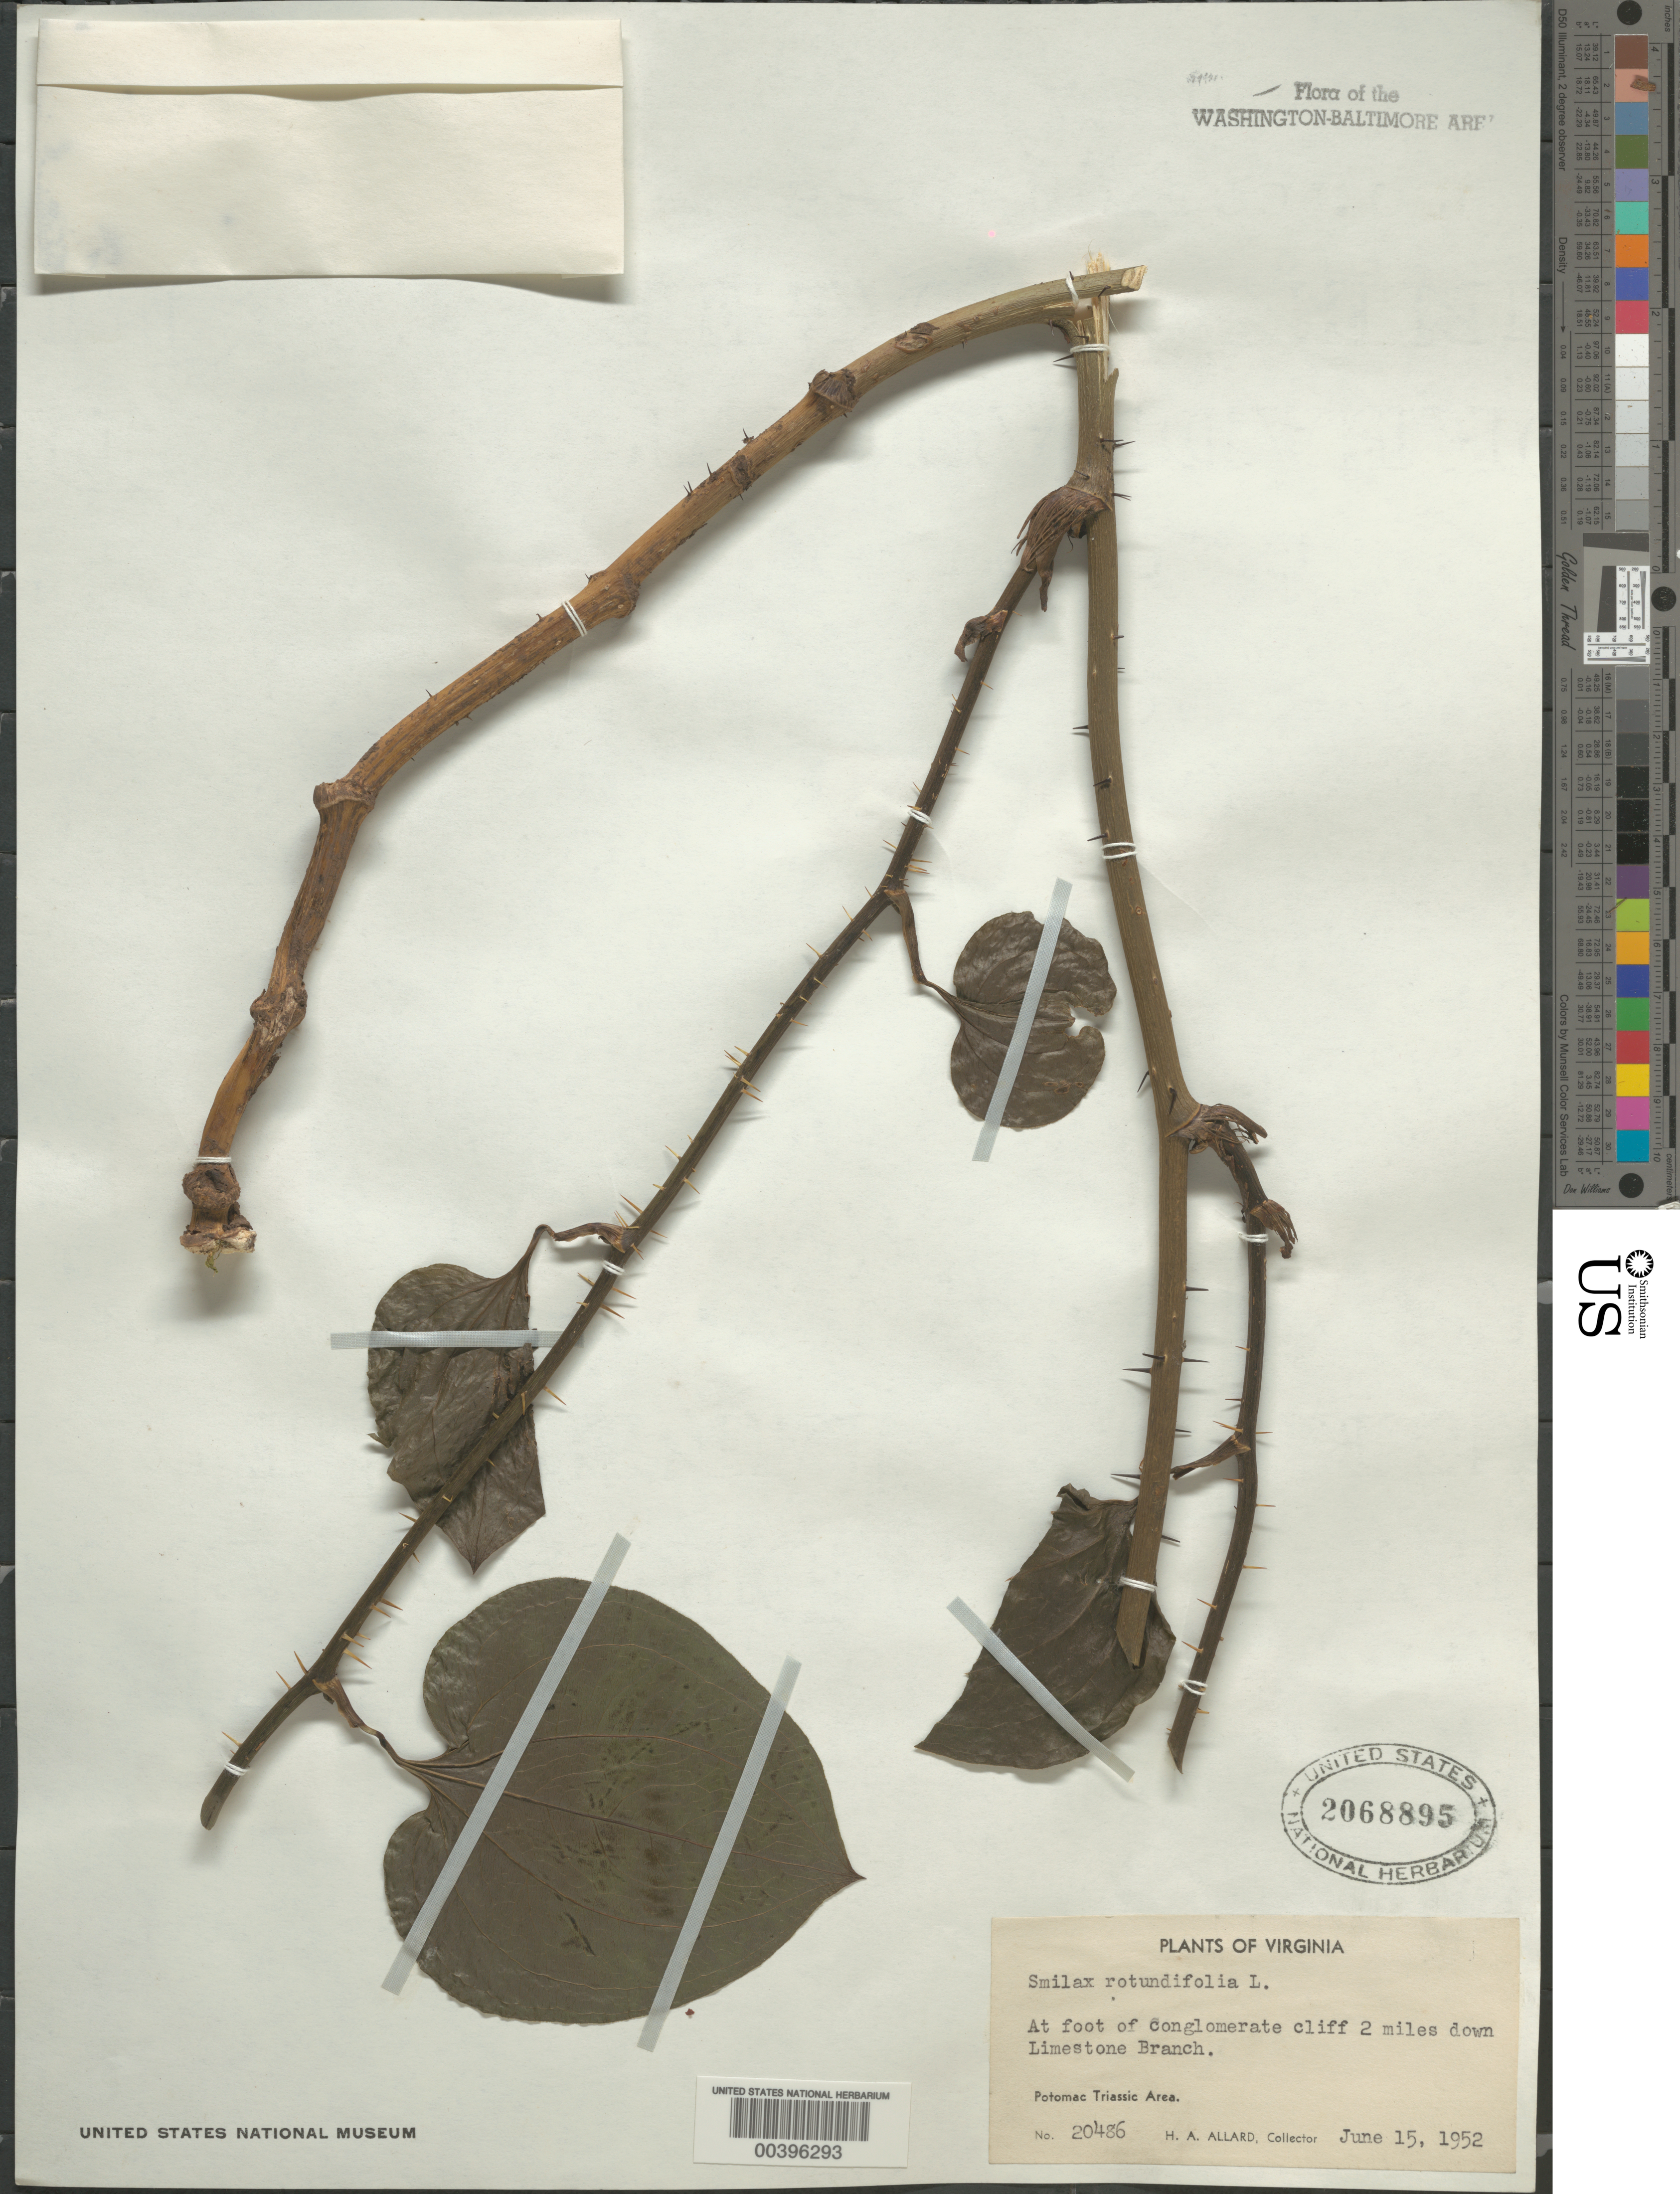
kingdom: Plantae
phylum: Tracheophyta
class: Liliopsida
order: Liliales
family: Smilacaceae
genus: Smilax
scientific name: Smilax rotundifolia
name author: L.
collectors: H. A. Allard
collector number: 20486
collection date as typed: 15 Jun 1952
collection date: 1952-06-15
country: United States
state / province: Virginia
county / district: Loudoun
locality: Downstream on Limestone Branch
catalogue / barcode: US 2068895